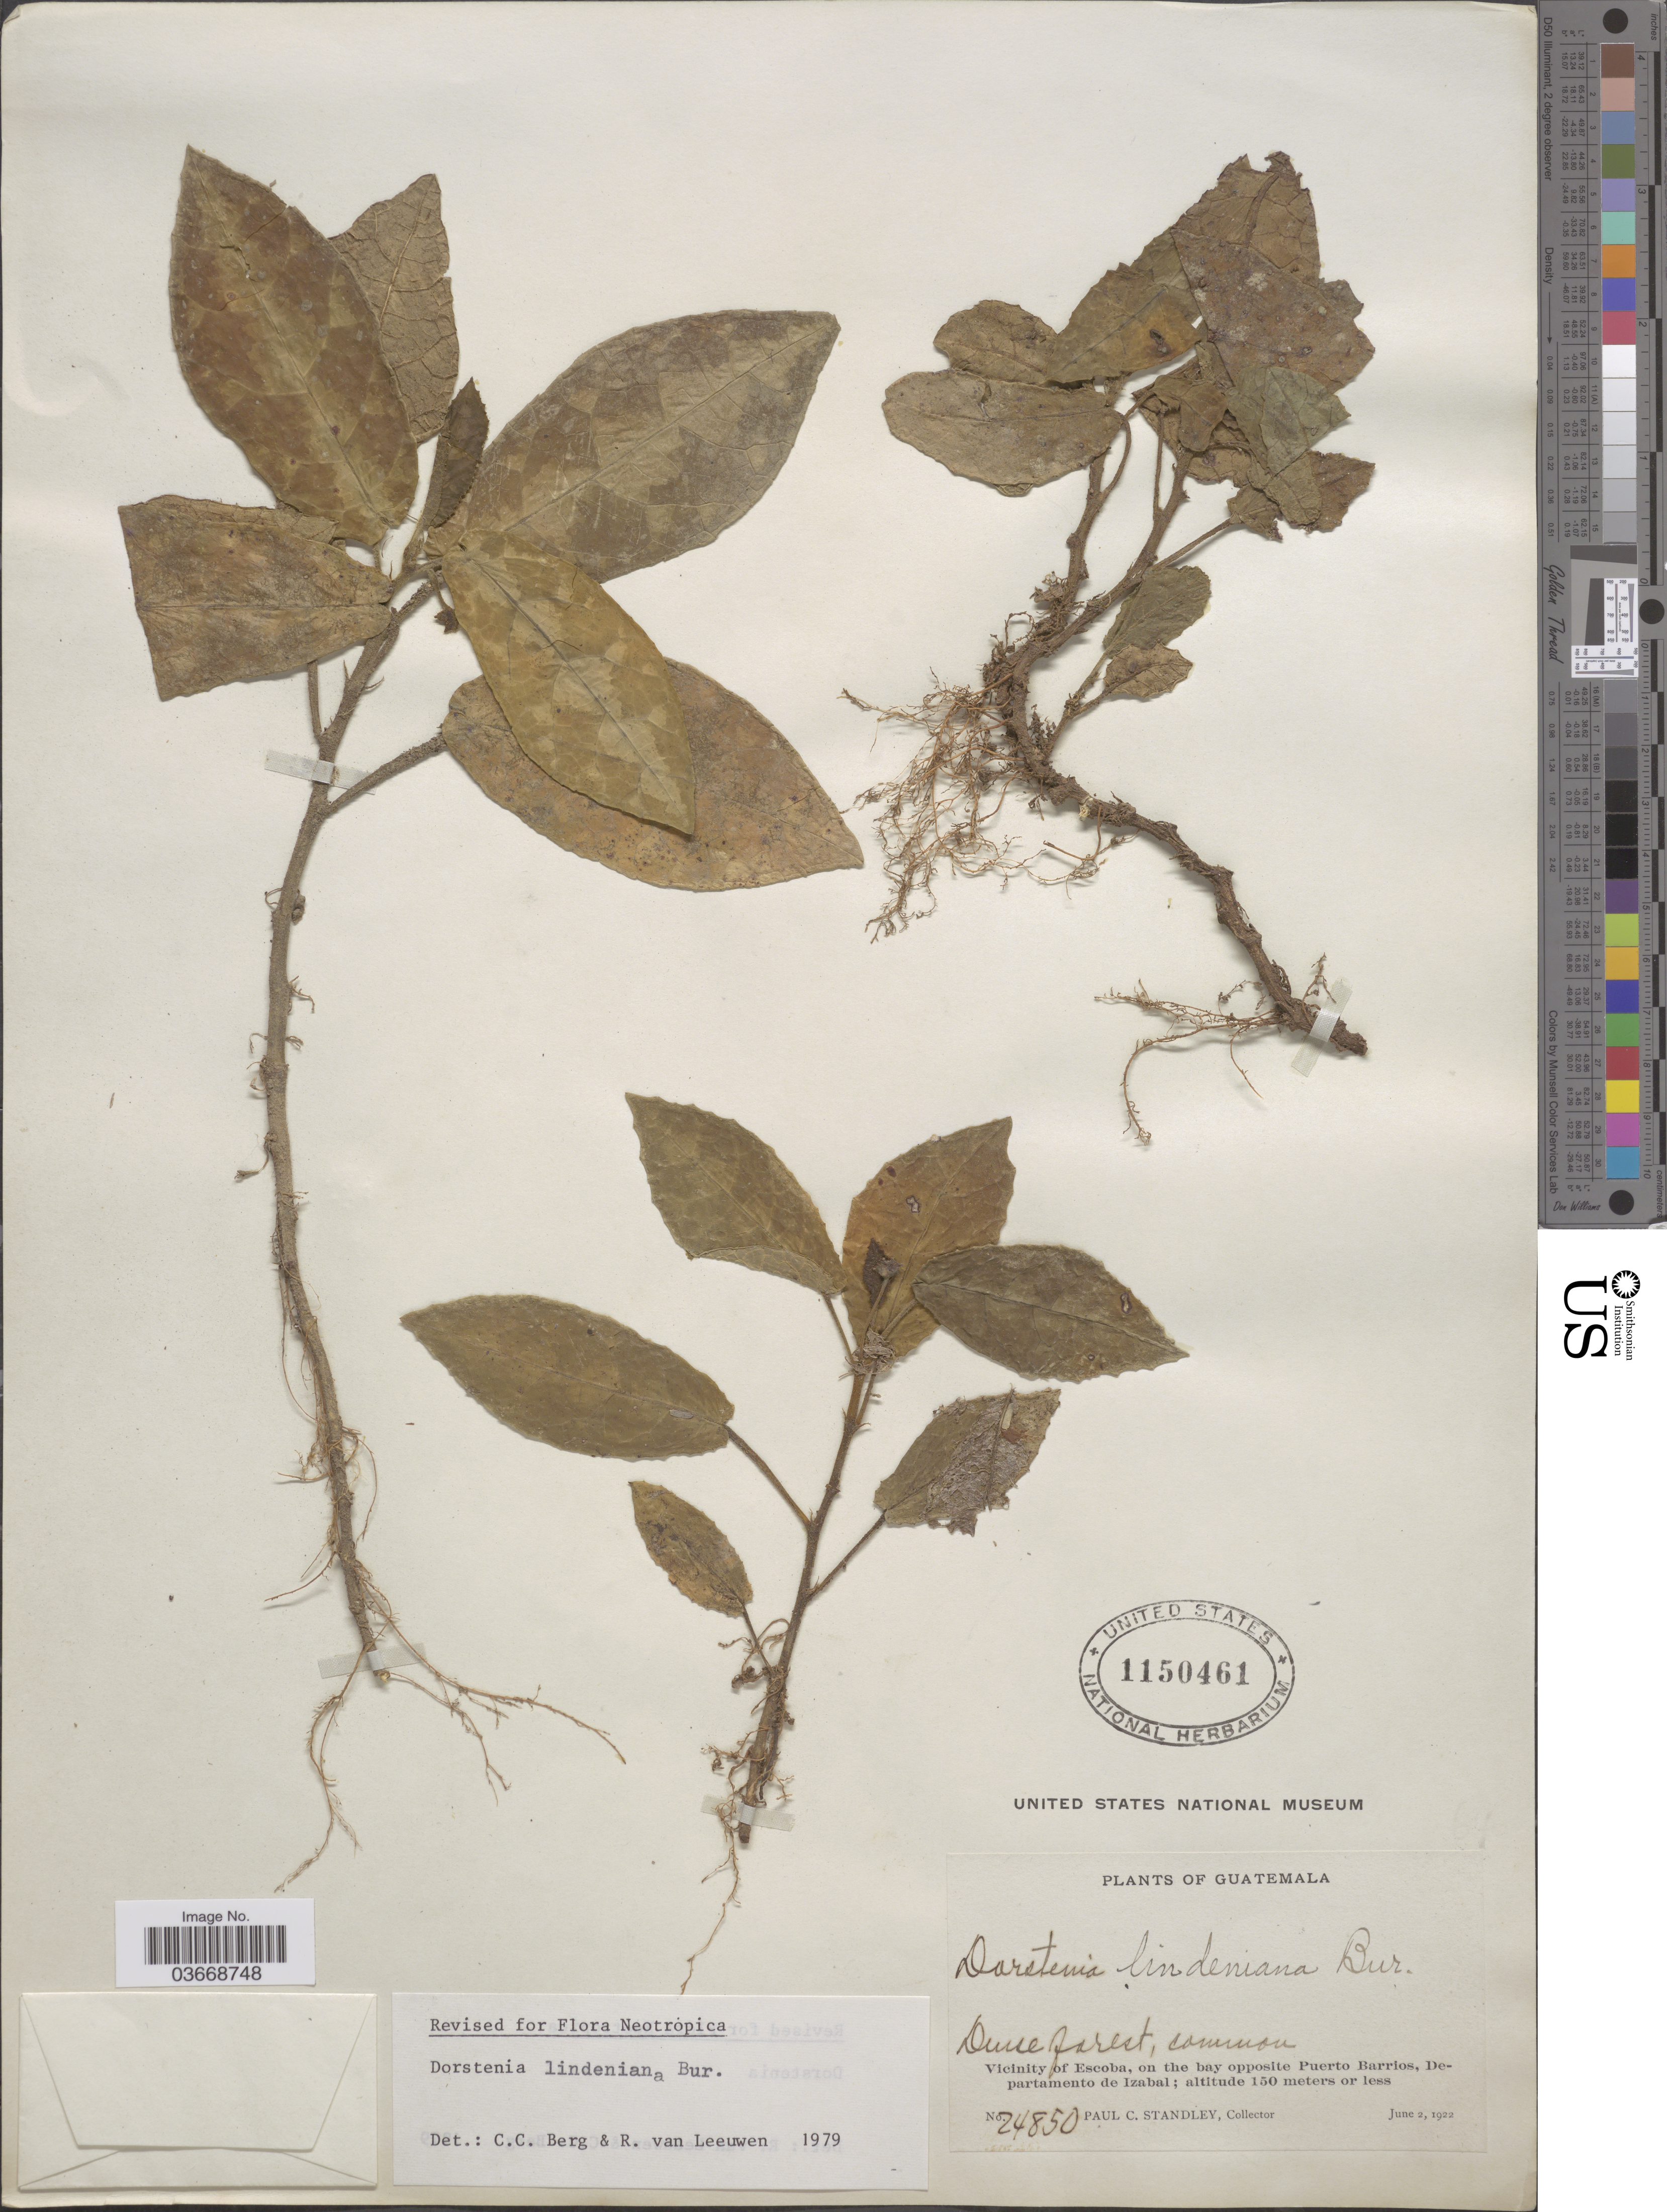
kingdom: Plantae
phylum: Tracheophyta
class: Magnoliopsida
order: Rosales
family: Moraceae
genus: Dorstenia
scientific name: Dorstenia lindeniana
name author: Bureau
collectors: P. C. Standley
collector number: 24850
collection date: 1922-06-02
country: Guatemala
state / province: Izabal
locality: Vicinity of Escoba, on the bay opposite Puerto Barrios, Departamento de Izabal.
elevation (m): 150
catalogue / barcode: US 1150461